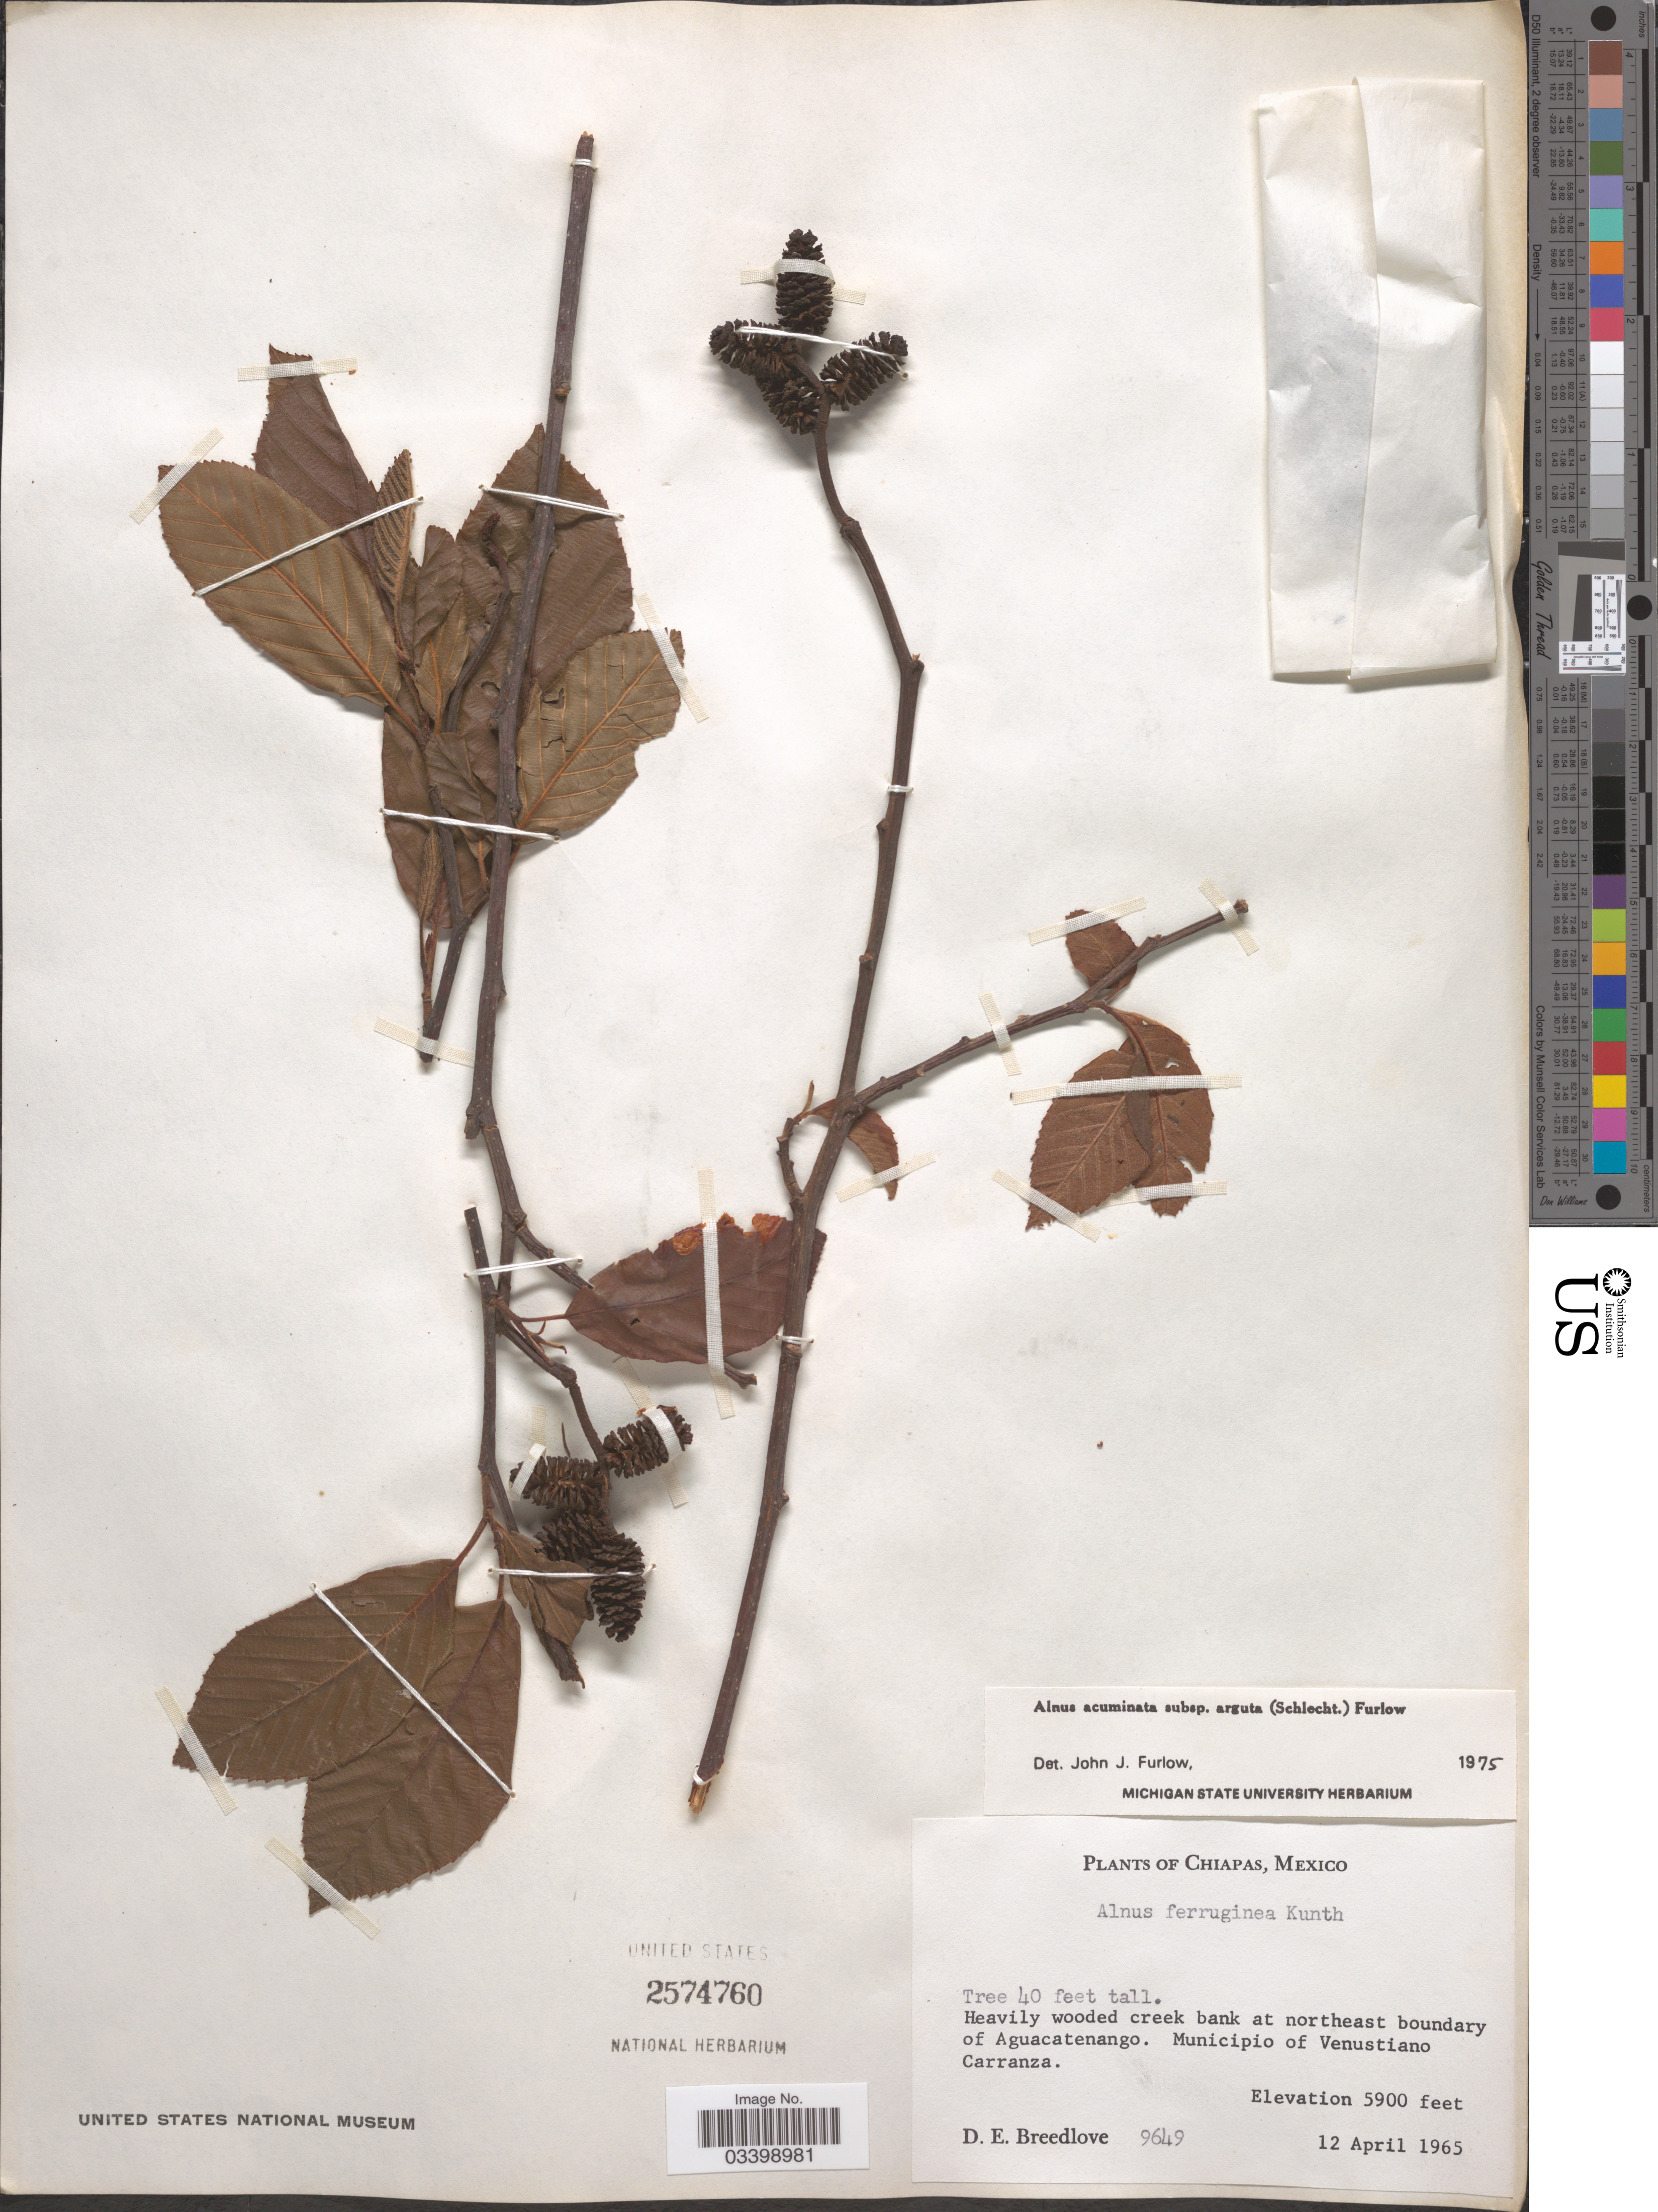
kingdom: Plantae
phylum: Tracheophyta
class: Magnoliopsida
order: Fagales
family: Betulaceae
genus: Alnus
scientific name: Alnus acuminata subsp. arguta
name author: (Schltdl.) Furlow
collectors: D. E. Breedlove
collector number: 9649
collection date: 1965-04-12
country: Mexico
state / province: Chiapas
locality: Heavily wooded creek bank at northeast boundary of Aguacatenango. Municipio of Venustiano Carranza.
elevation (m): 1798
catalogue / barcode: US 2574760